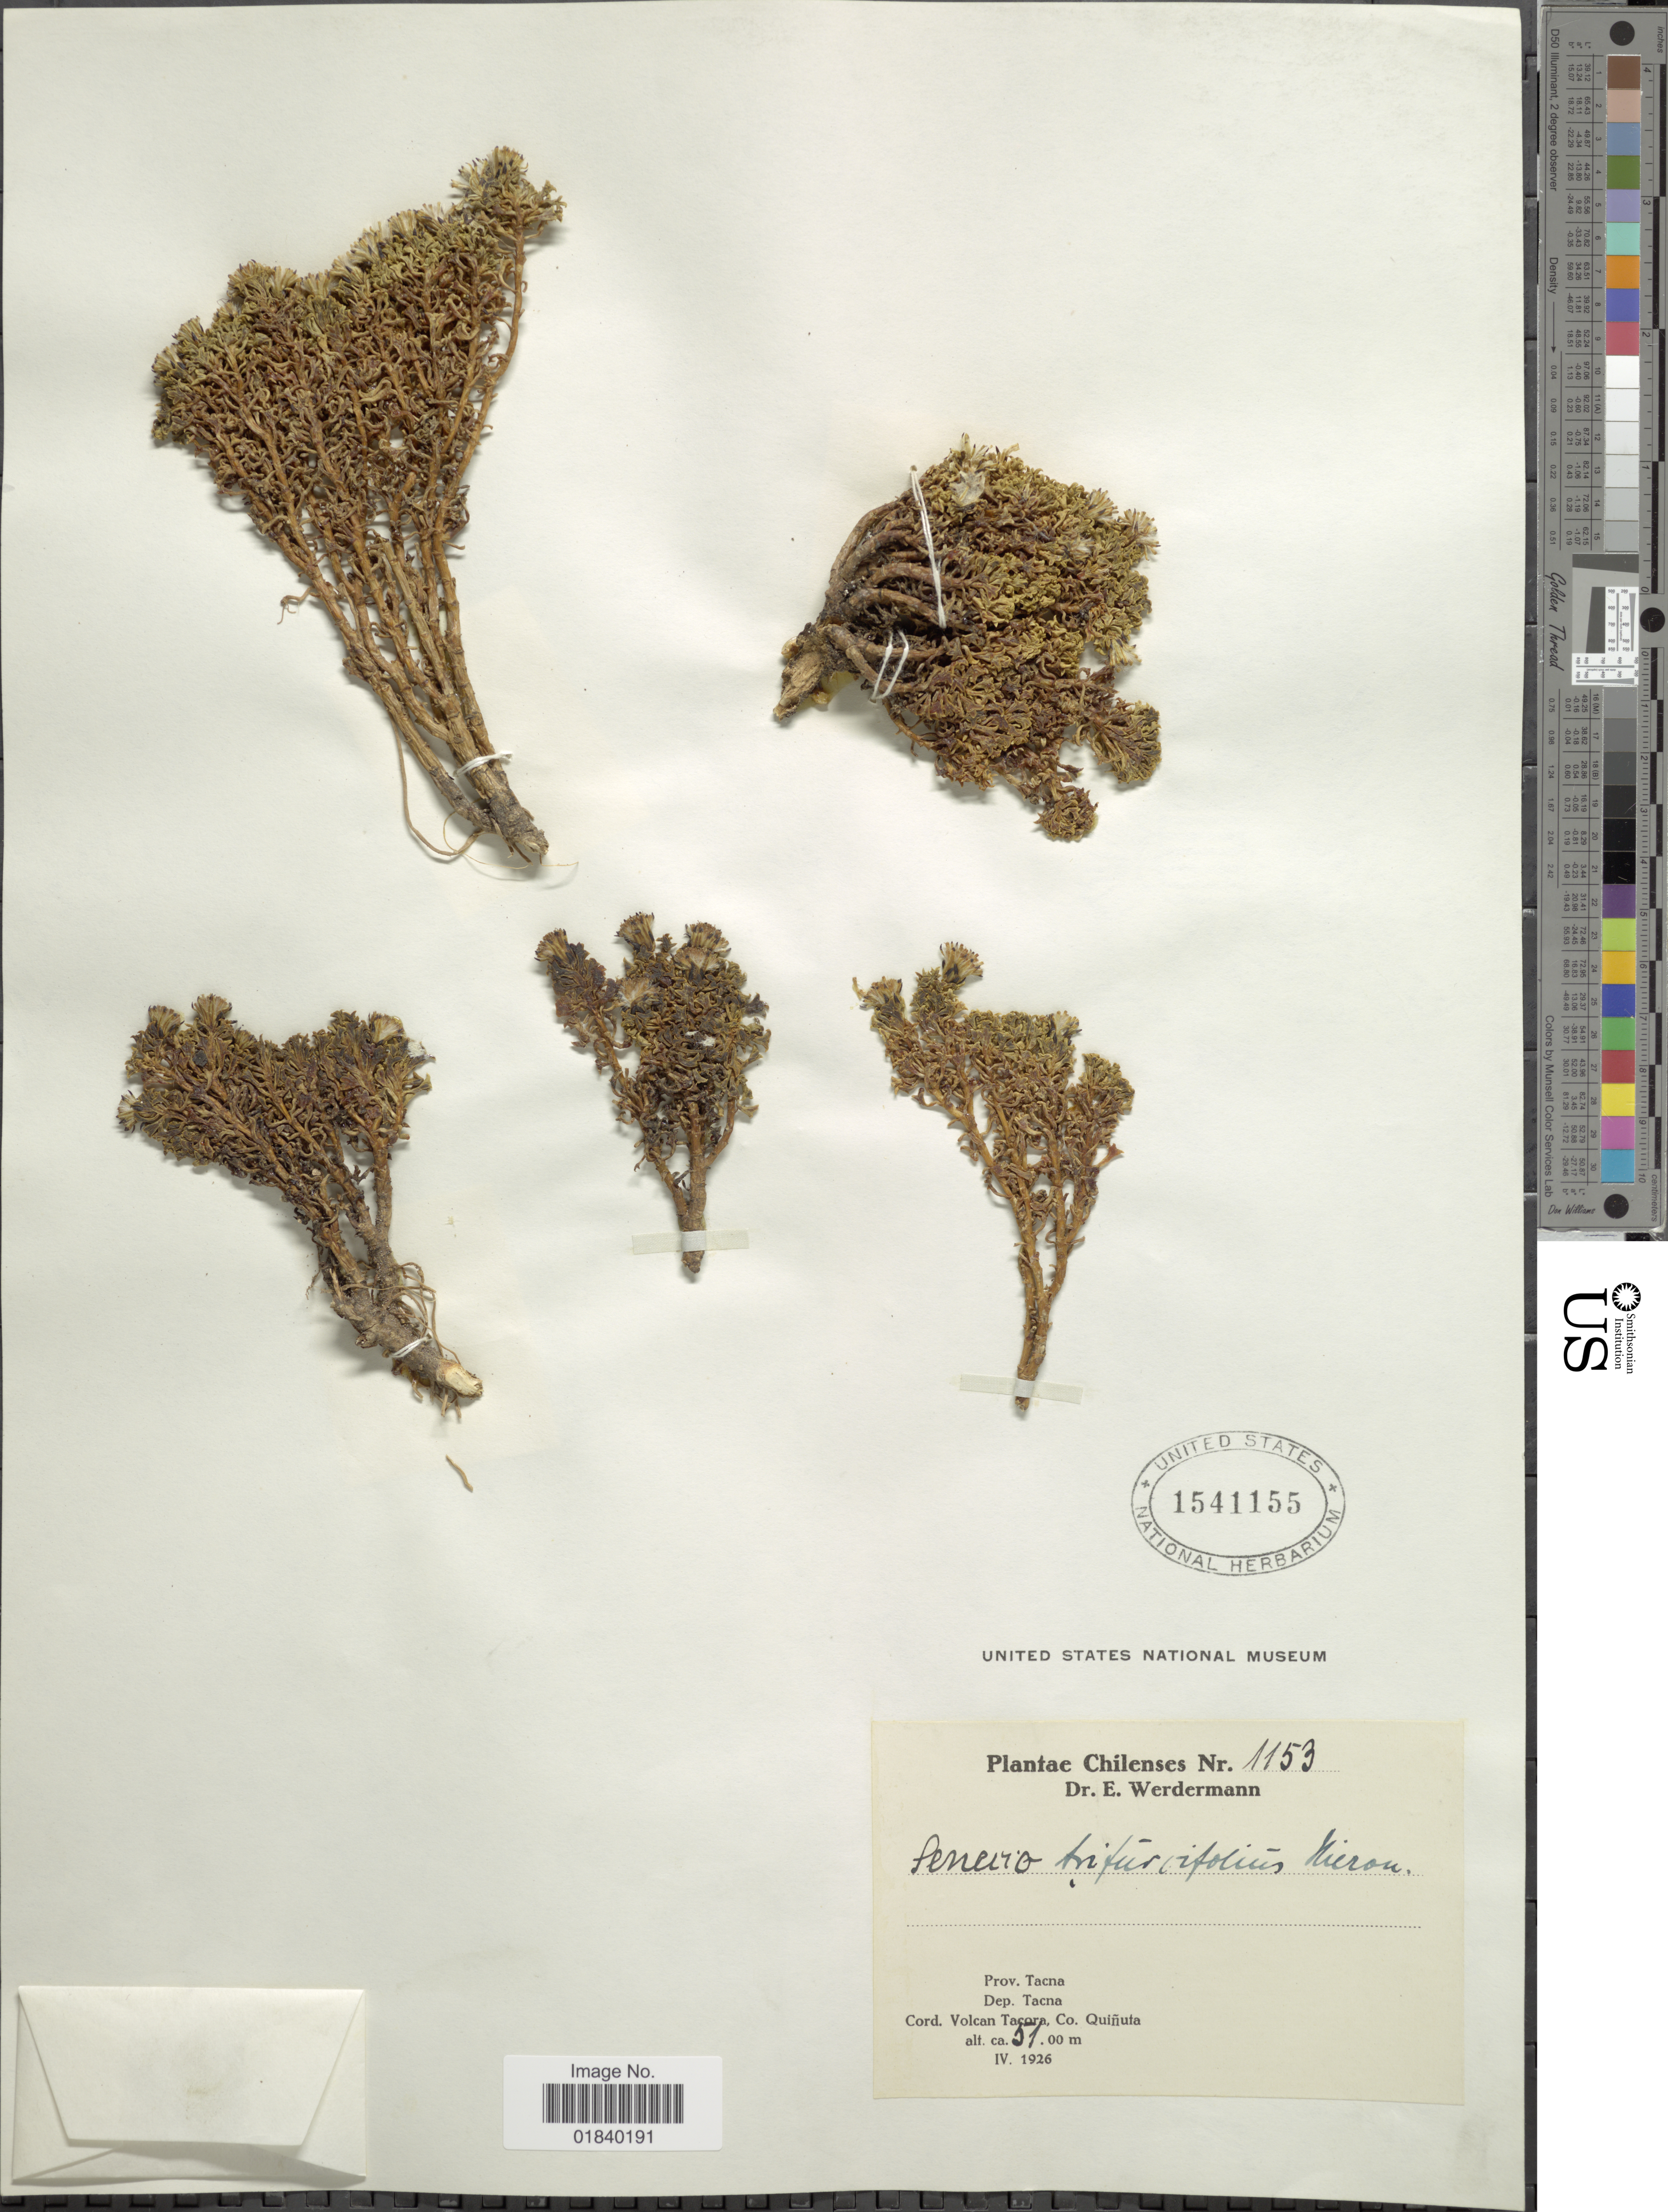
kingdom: Plantae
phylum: Tracheophyta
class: Magnoliopsida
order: Asterales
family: Asteraceae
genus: Senecio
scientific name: Senecio trifurcifolius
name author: Hieron.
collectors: E. Werdermann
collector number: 1153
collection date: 1926-04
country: Chile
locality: Prov. Tacna. Dep. Tacna. Cord. Volcan Tacara. Quinuta.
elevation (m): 5100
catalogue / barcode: US 1541155